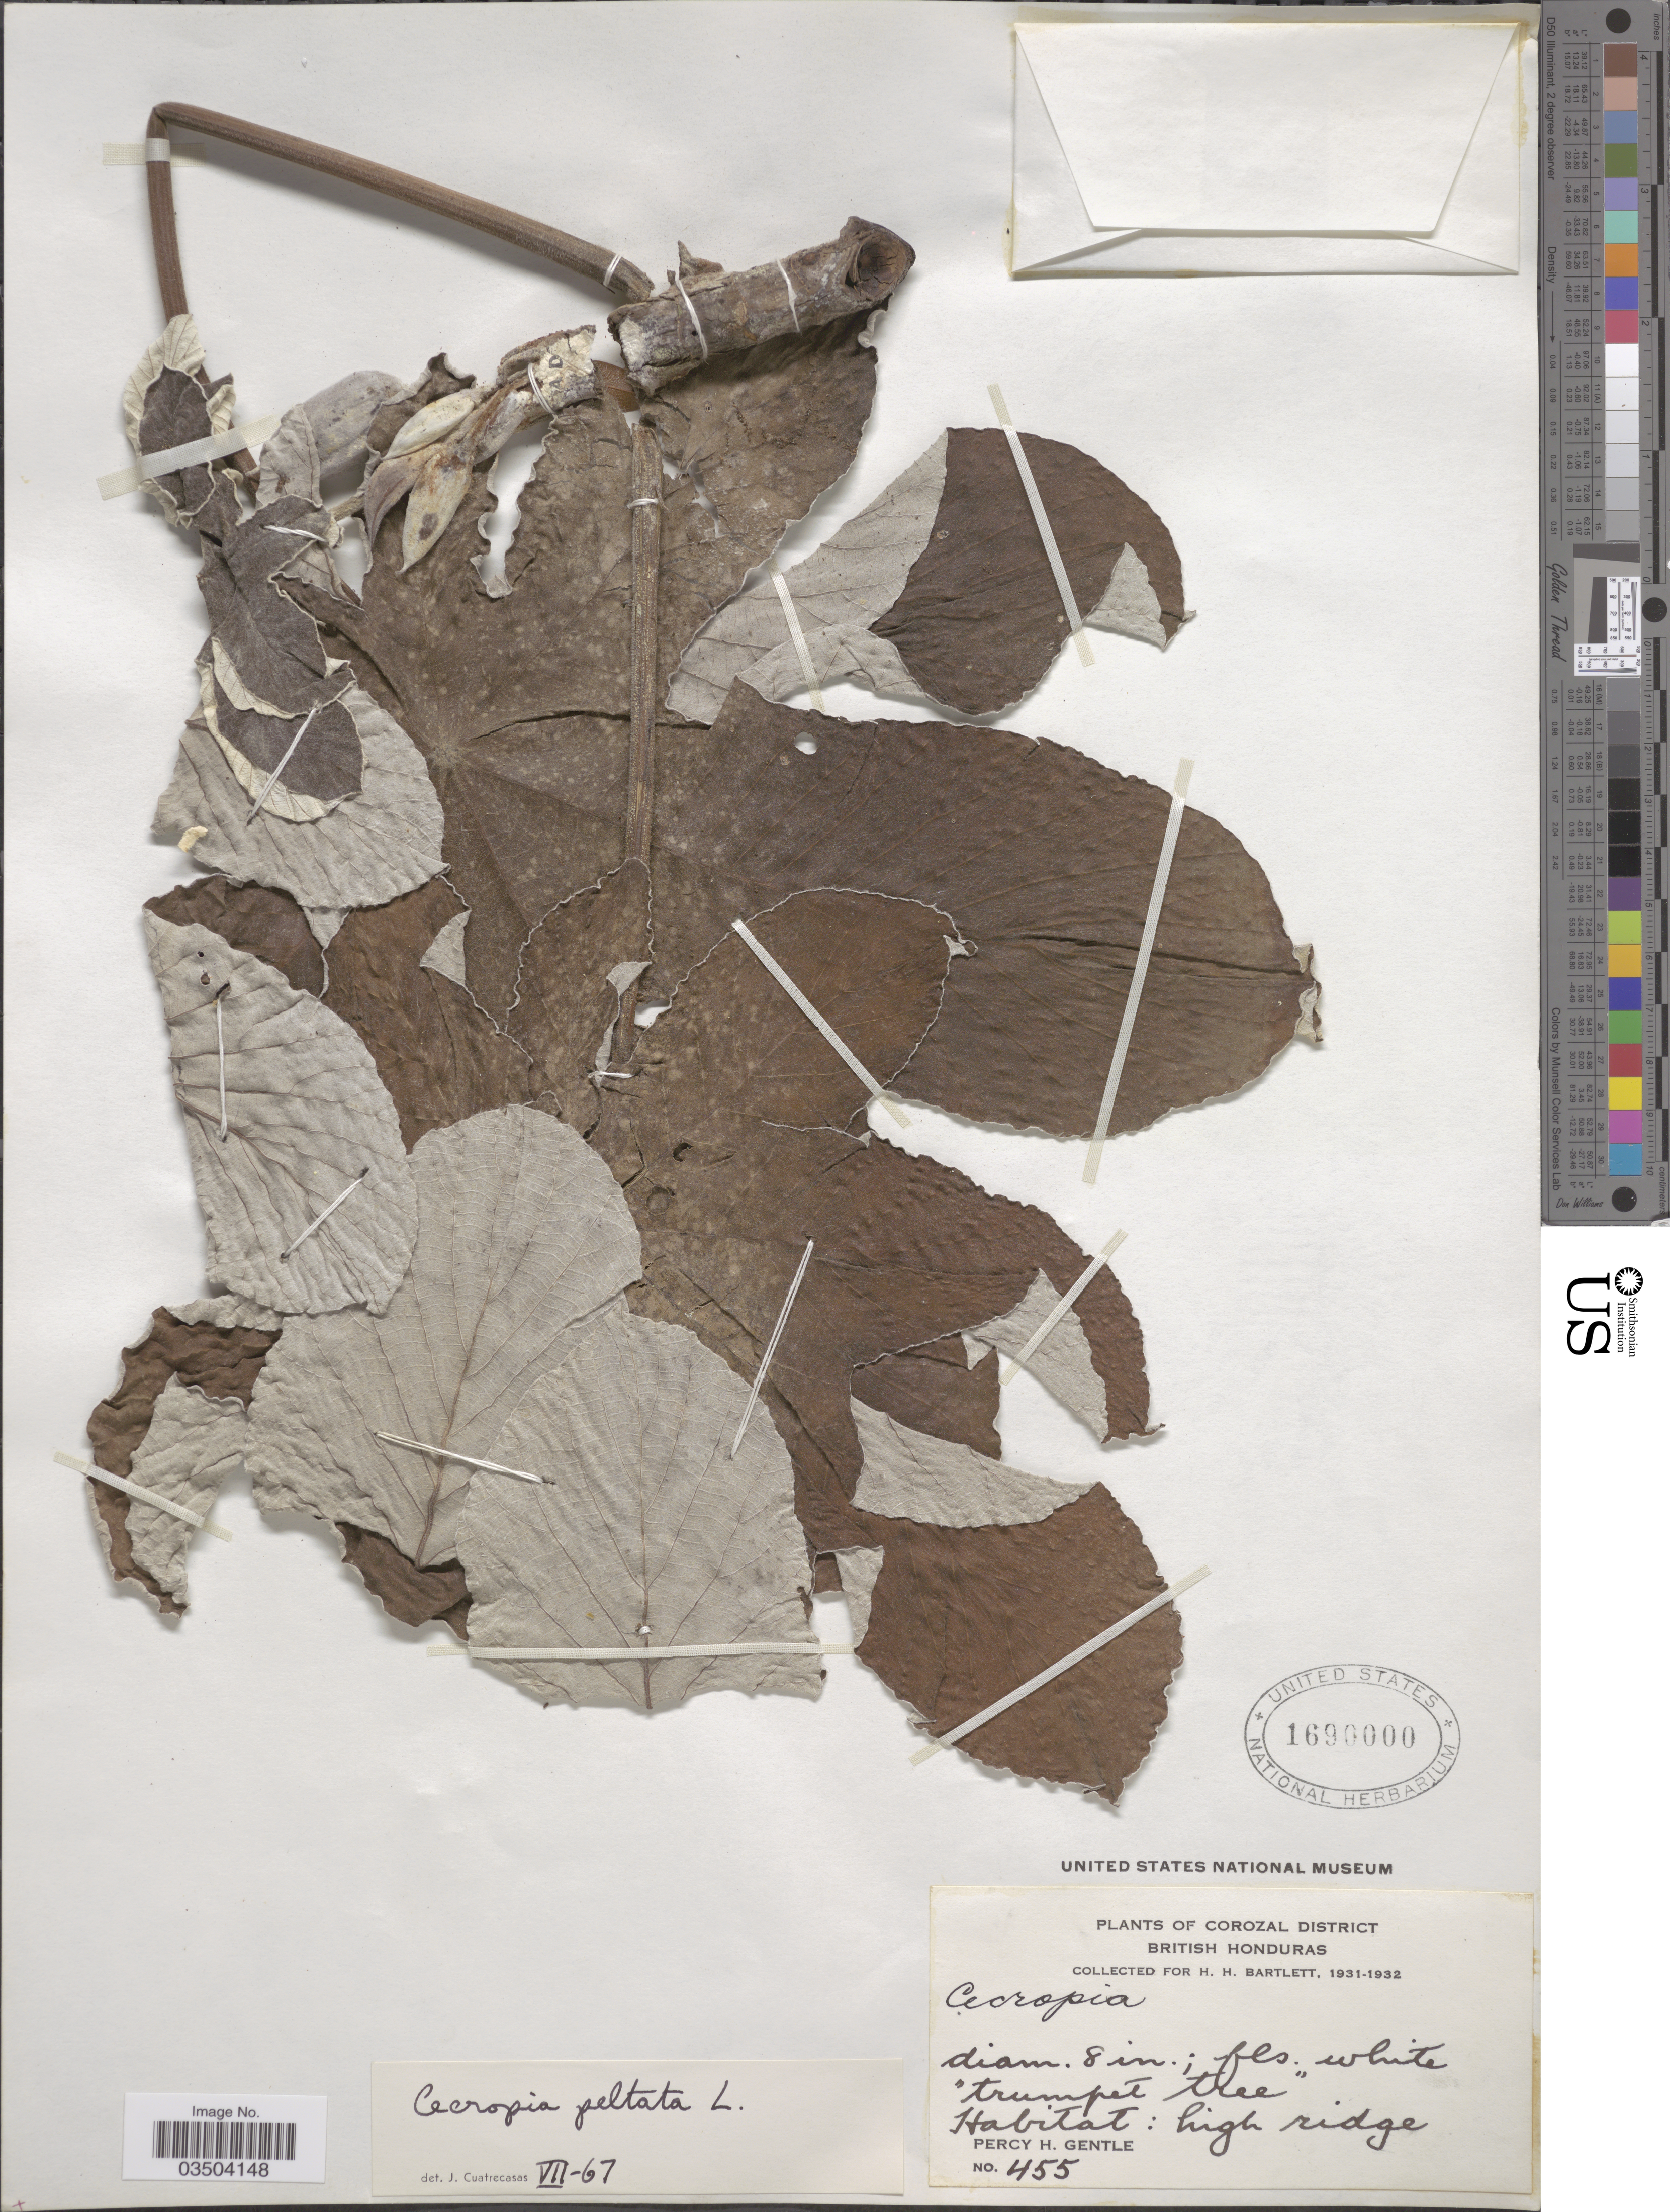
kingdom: Plantae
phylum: Tracheophyta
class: Magnoliopsida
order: Rosales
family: Urticaceae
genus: Cecropia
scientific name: Cecropia peltata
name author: L.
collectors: P. H. Gentle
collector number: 455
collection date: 1931/1932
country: Belize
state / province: Corozal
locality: Corozal District, British Honduras.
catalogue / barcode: US 1690000